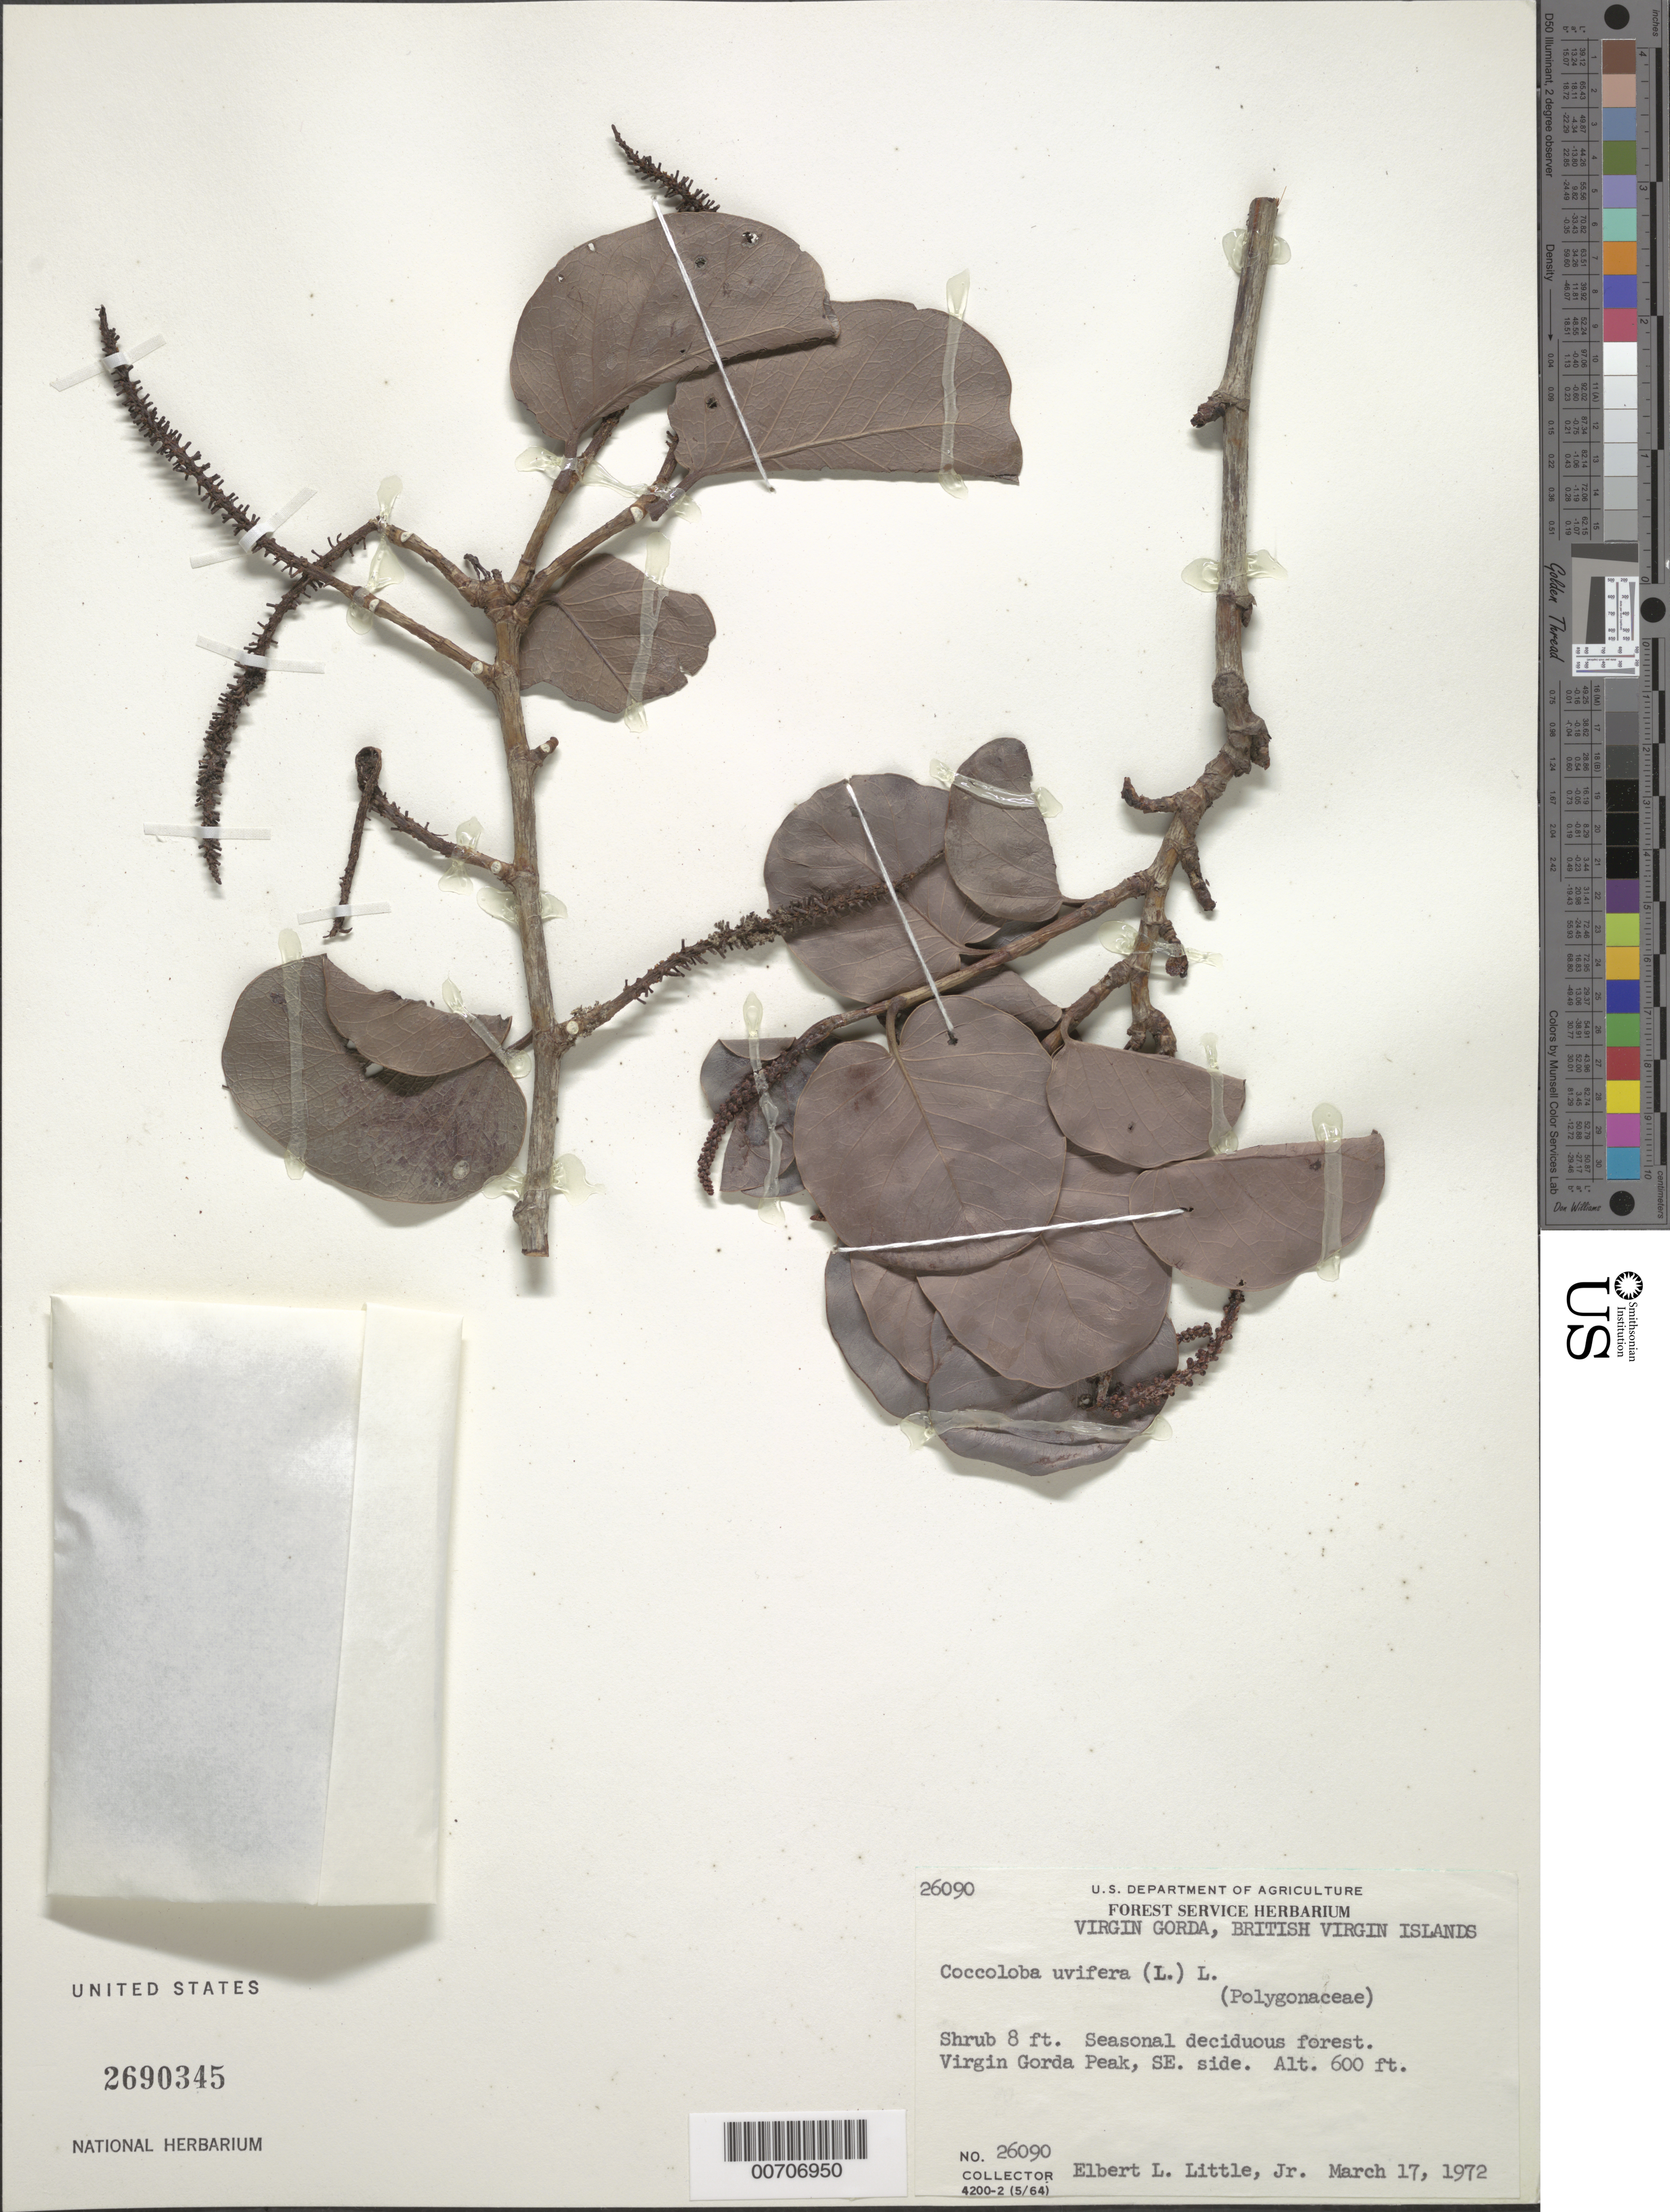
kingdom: Plantae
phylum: Tracheophyta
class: Magnoliopsida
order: Caryophyllales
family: Polygonaceae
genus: Coccoloba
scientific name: Coccoloba x uvifera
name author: L.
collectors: E. L. Little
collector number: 26090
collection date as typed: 17 Mar 1972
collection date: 1972-03-17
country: British Virgin Islands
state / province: Virgin Gorda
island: Virgin Gorda Island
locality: Virgin Gorda Peak, SE side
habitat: Seasonal deciduous forest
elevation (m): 183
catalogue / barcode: US 2690345